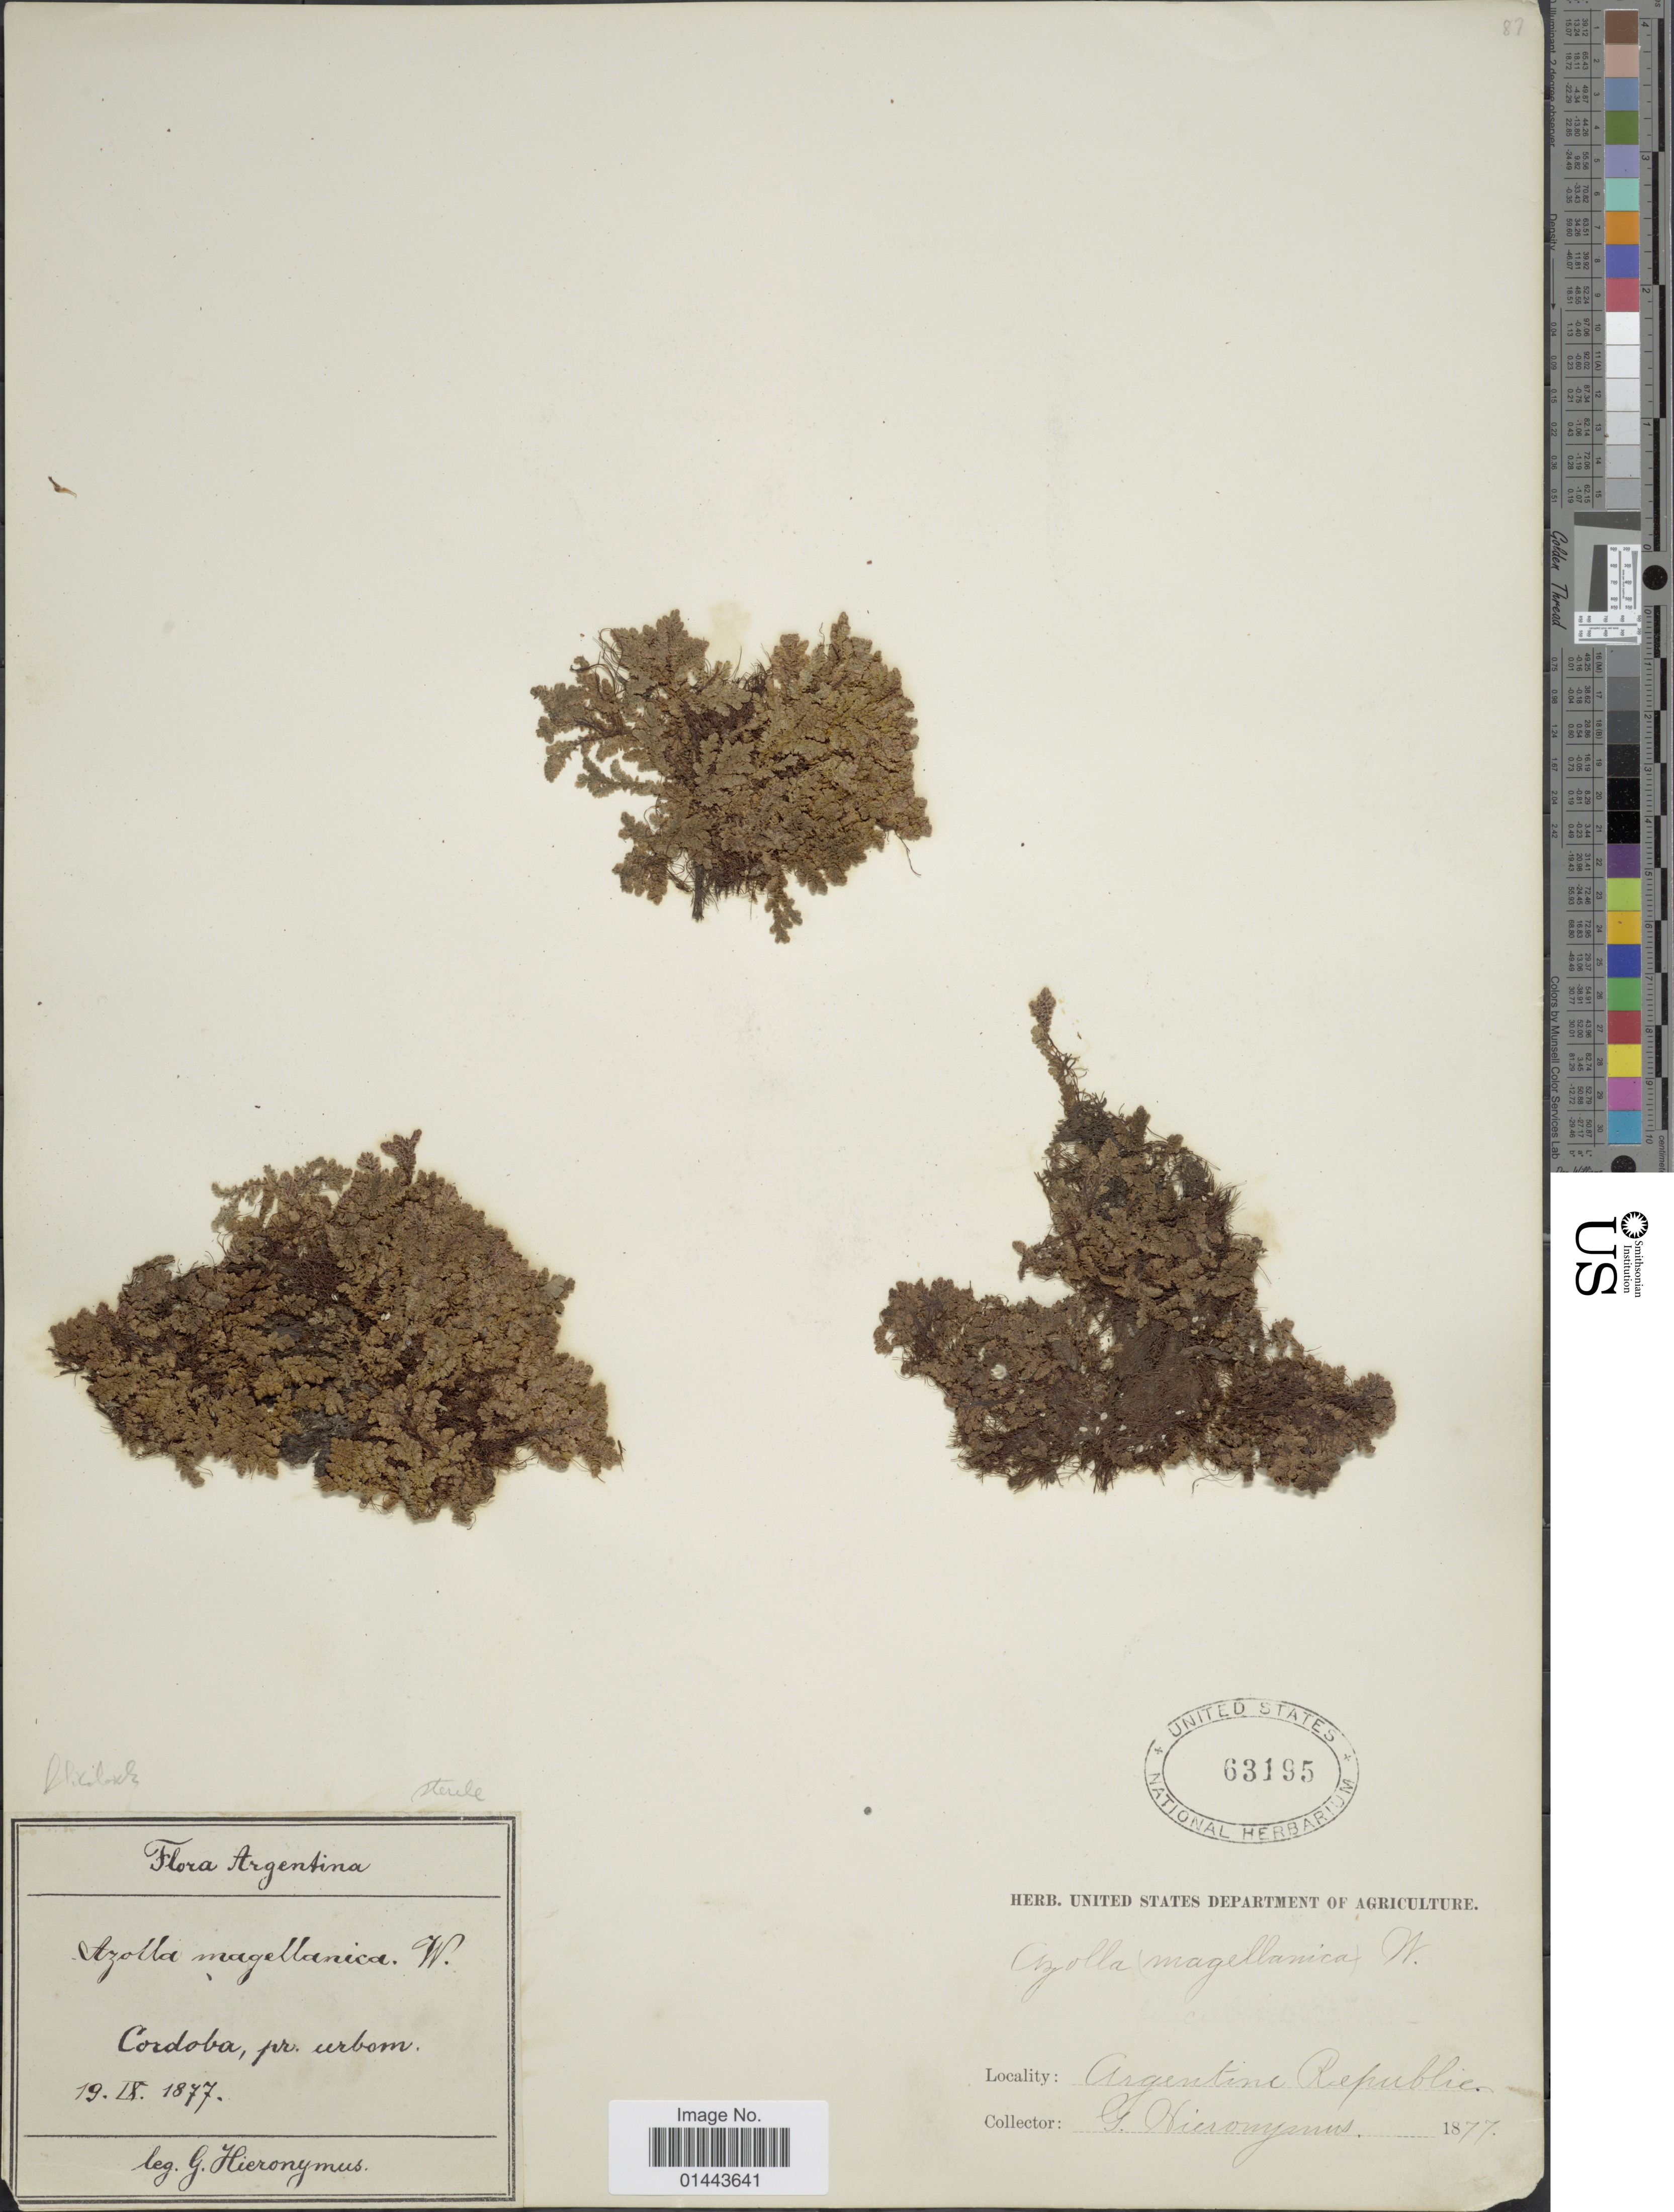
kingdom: Plantae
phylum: Tracheophyta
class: Polypodiopsida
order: Salviniales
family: Salviniaceae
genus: Azolla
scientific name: Azolla filiculoides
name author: Lam.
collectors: G. H. Hieronymus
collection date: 1877-09-19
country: Argentina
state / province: Cordoba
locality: Pr. urbom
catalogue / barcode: US 63195